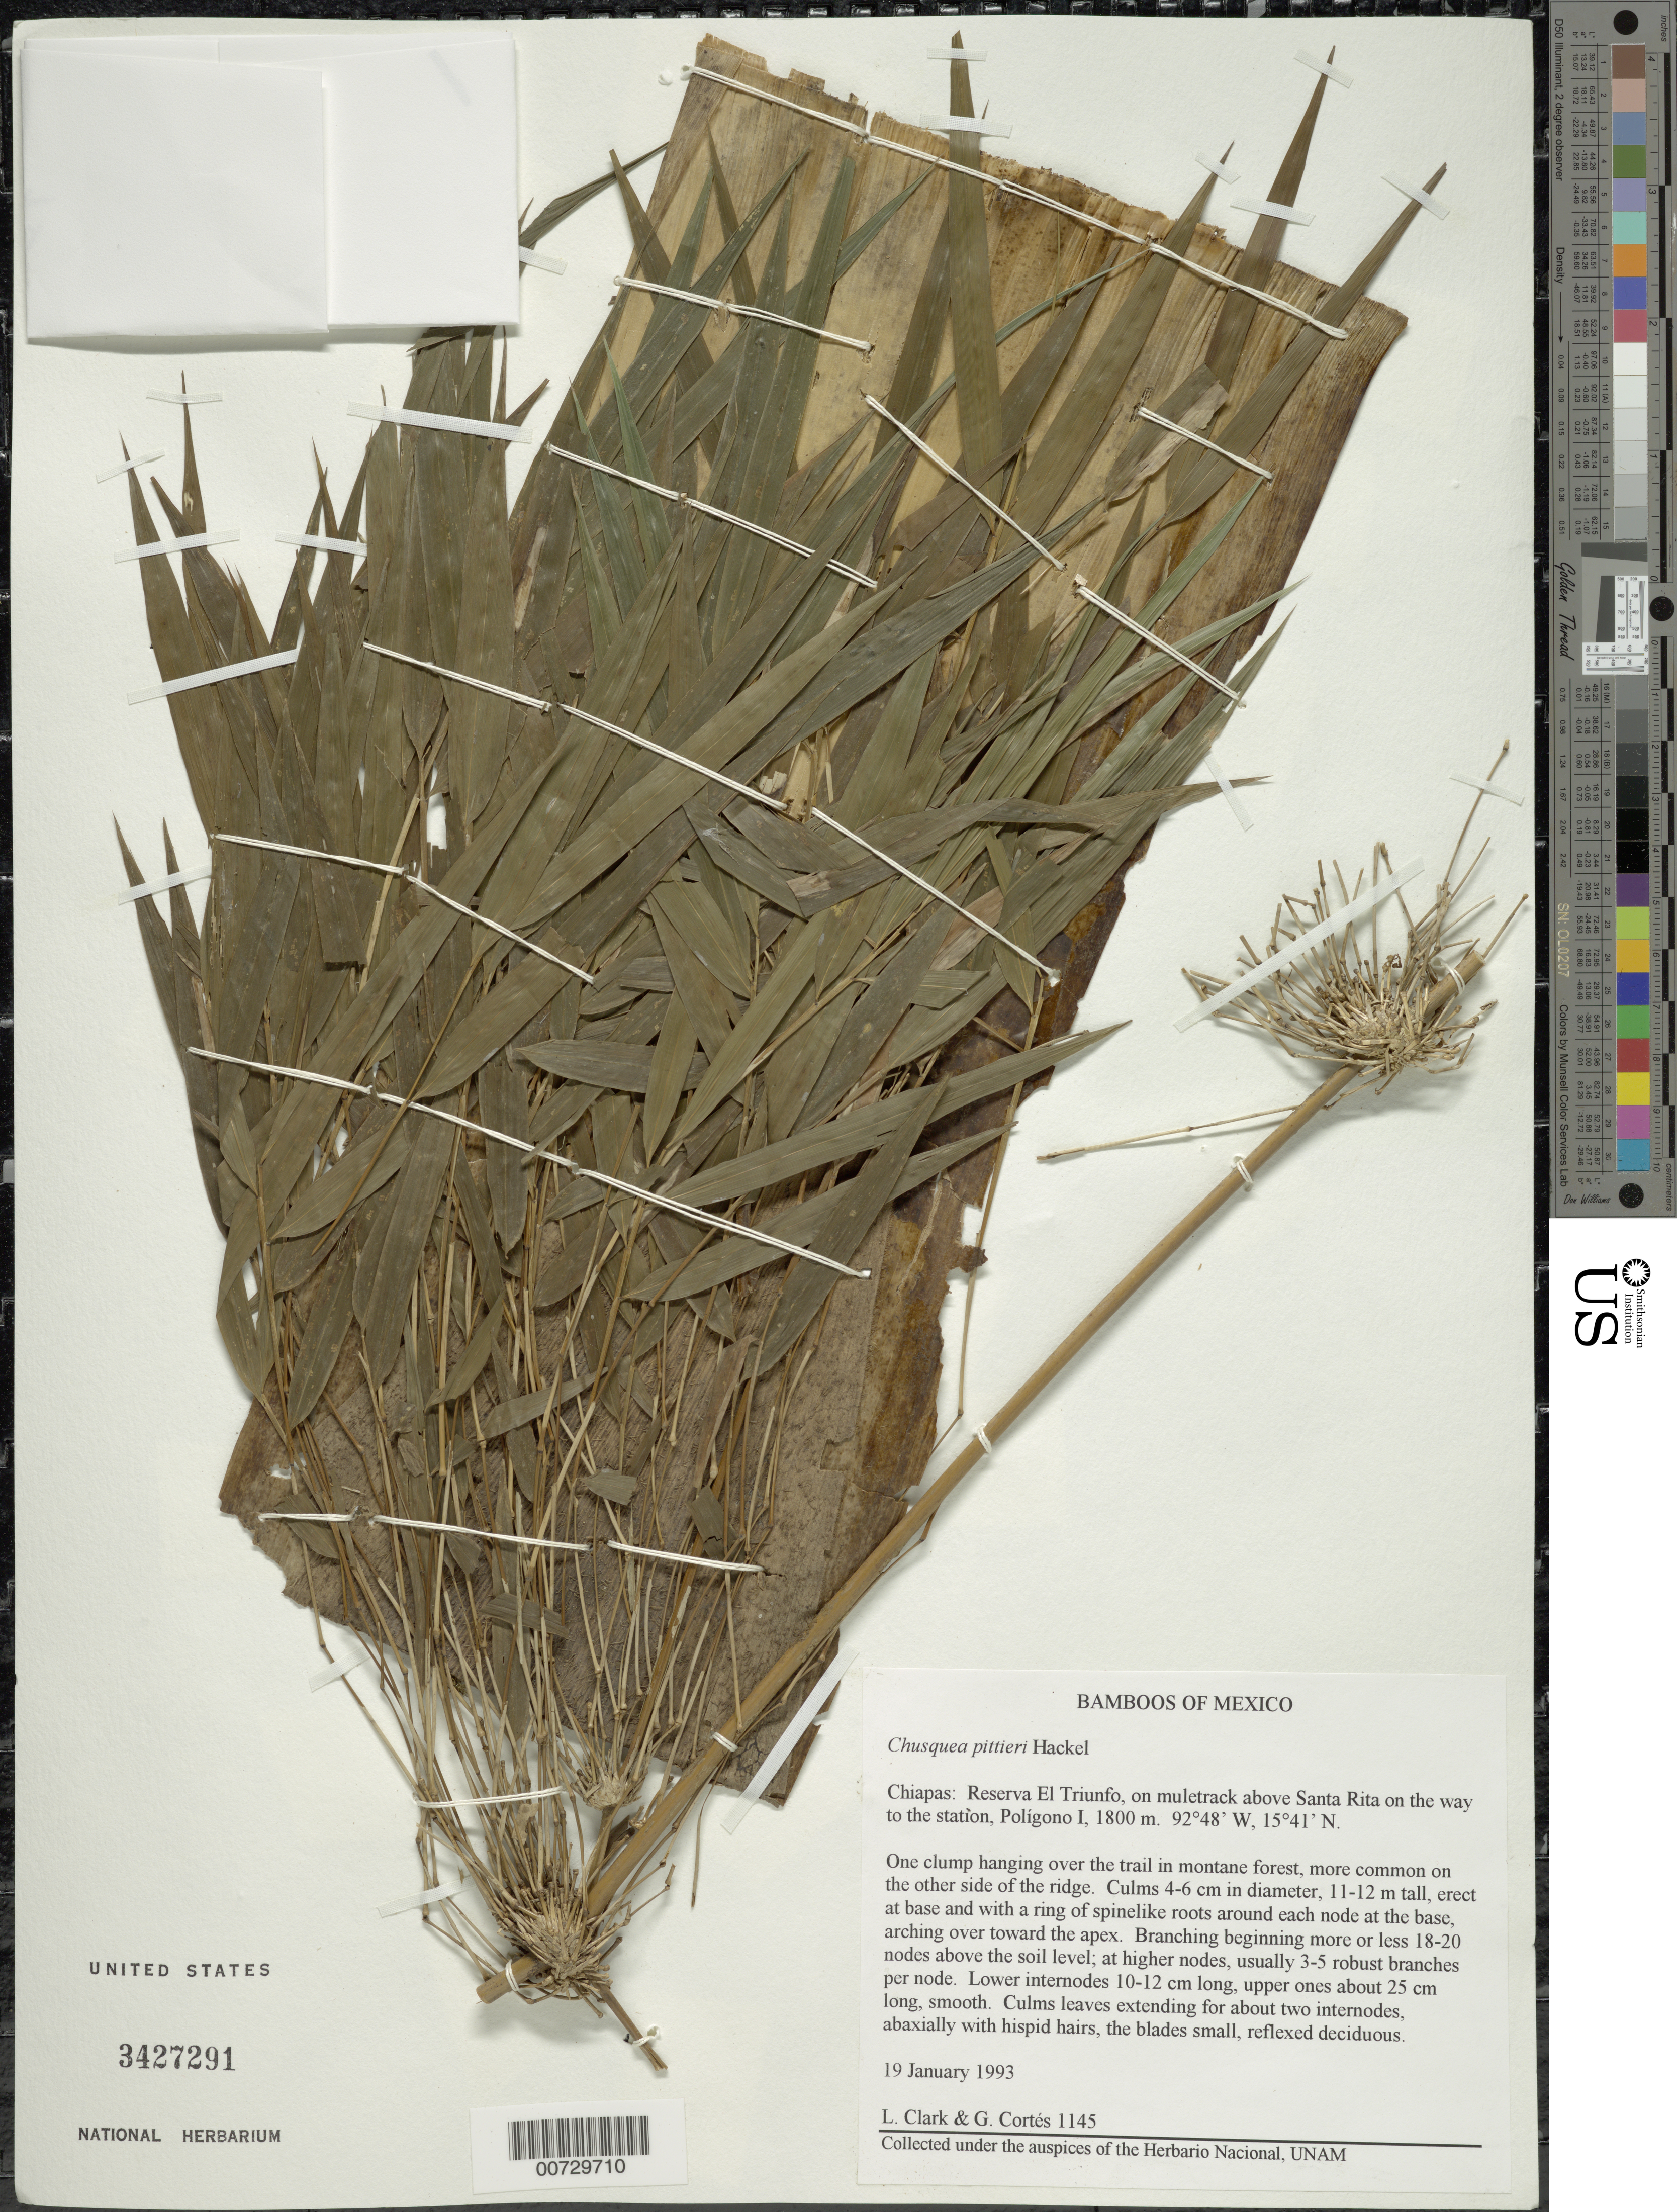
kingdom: Plantae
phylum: Tracheophyta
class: Liliopsida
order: Poales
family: Poaceae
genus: Chusquea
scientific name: Chusquea pittieri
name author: Hack.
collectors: L. G. Clark & G. Cortés R.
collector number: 1145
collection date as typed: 19 Jan 1993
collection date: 1993-01-19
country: Mexico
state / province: Chiapas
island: Poligono Island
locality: Reserva El Triunfo, above Santa Rita.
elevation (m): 1800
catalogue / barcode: US 3427291